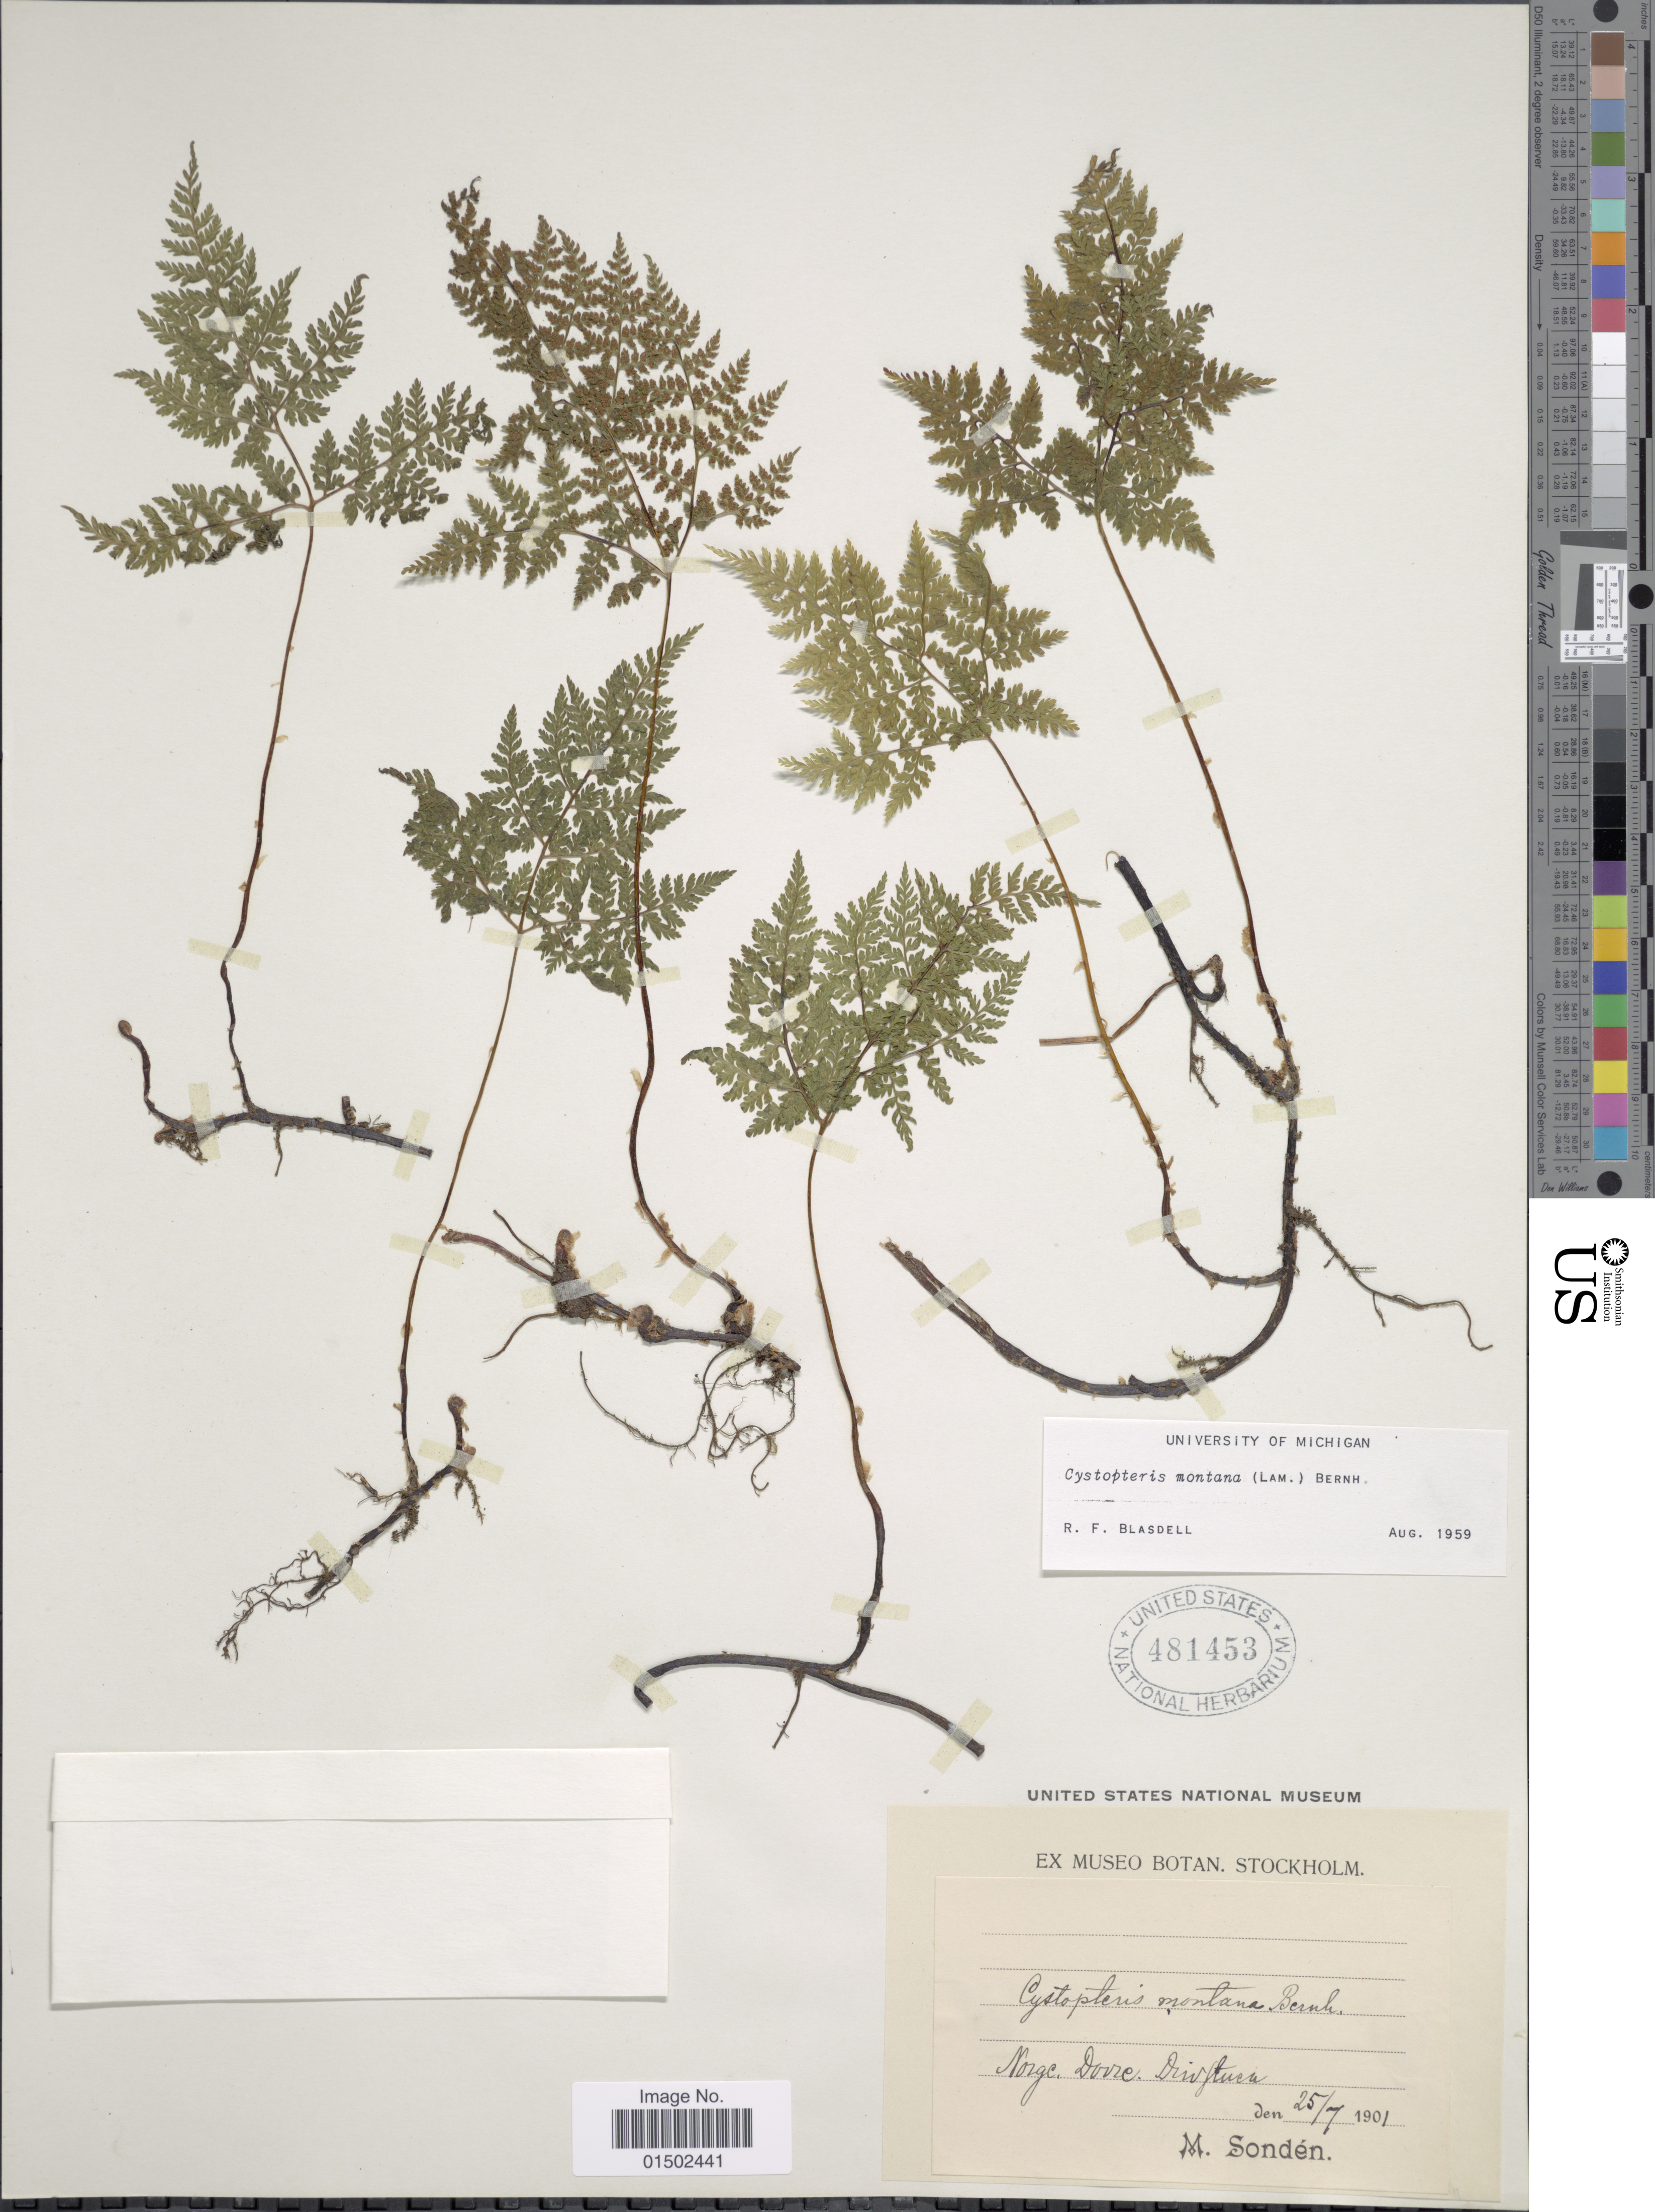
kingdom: Plantae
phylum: Tracheophyta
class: Polypodiopsida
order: Polypodiales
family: Cystopteridaceae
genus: Cystopteris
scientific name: Cystopteris montana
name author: (Lam.) Desv.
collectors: M. Sondén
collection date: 1901-07-25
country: Norway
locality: Norge. Dovre. Drivstuen.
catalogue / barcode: US 481453